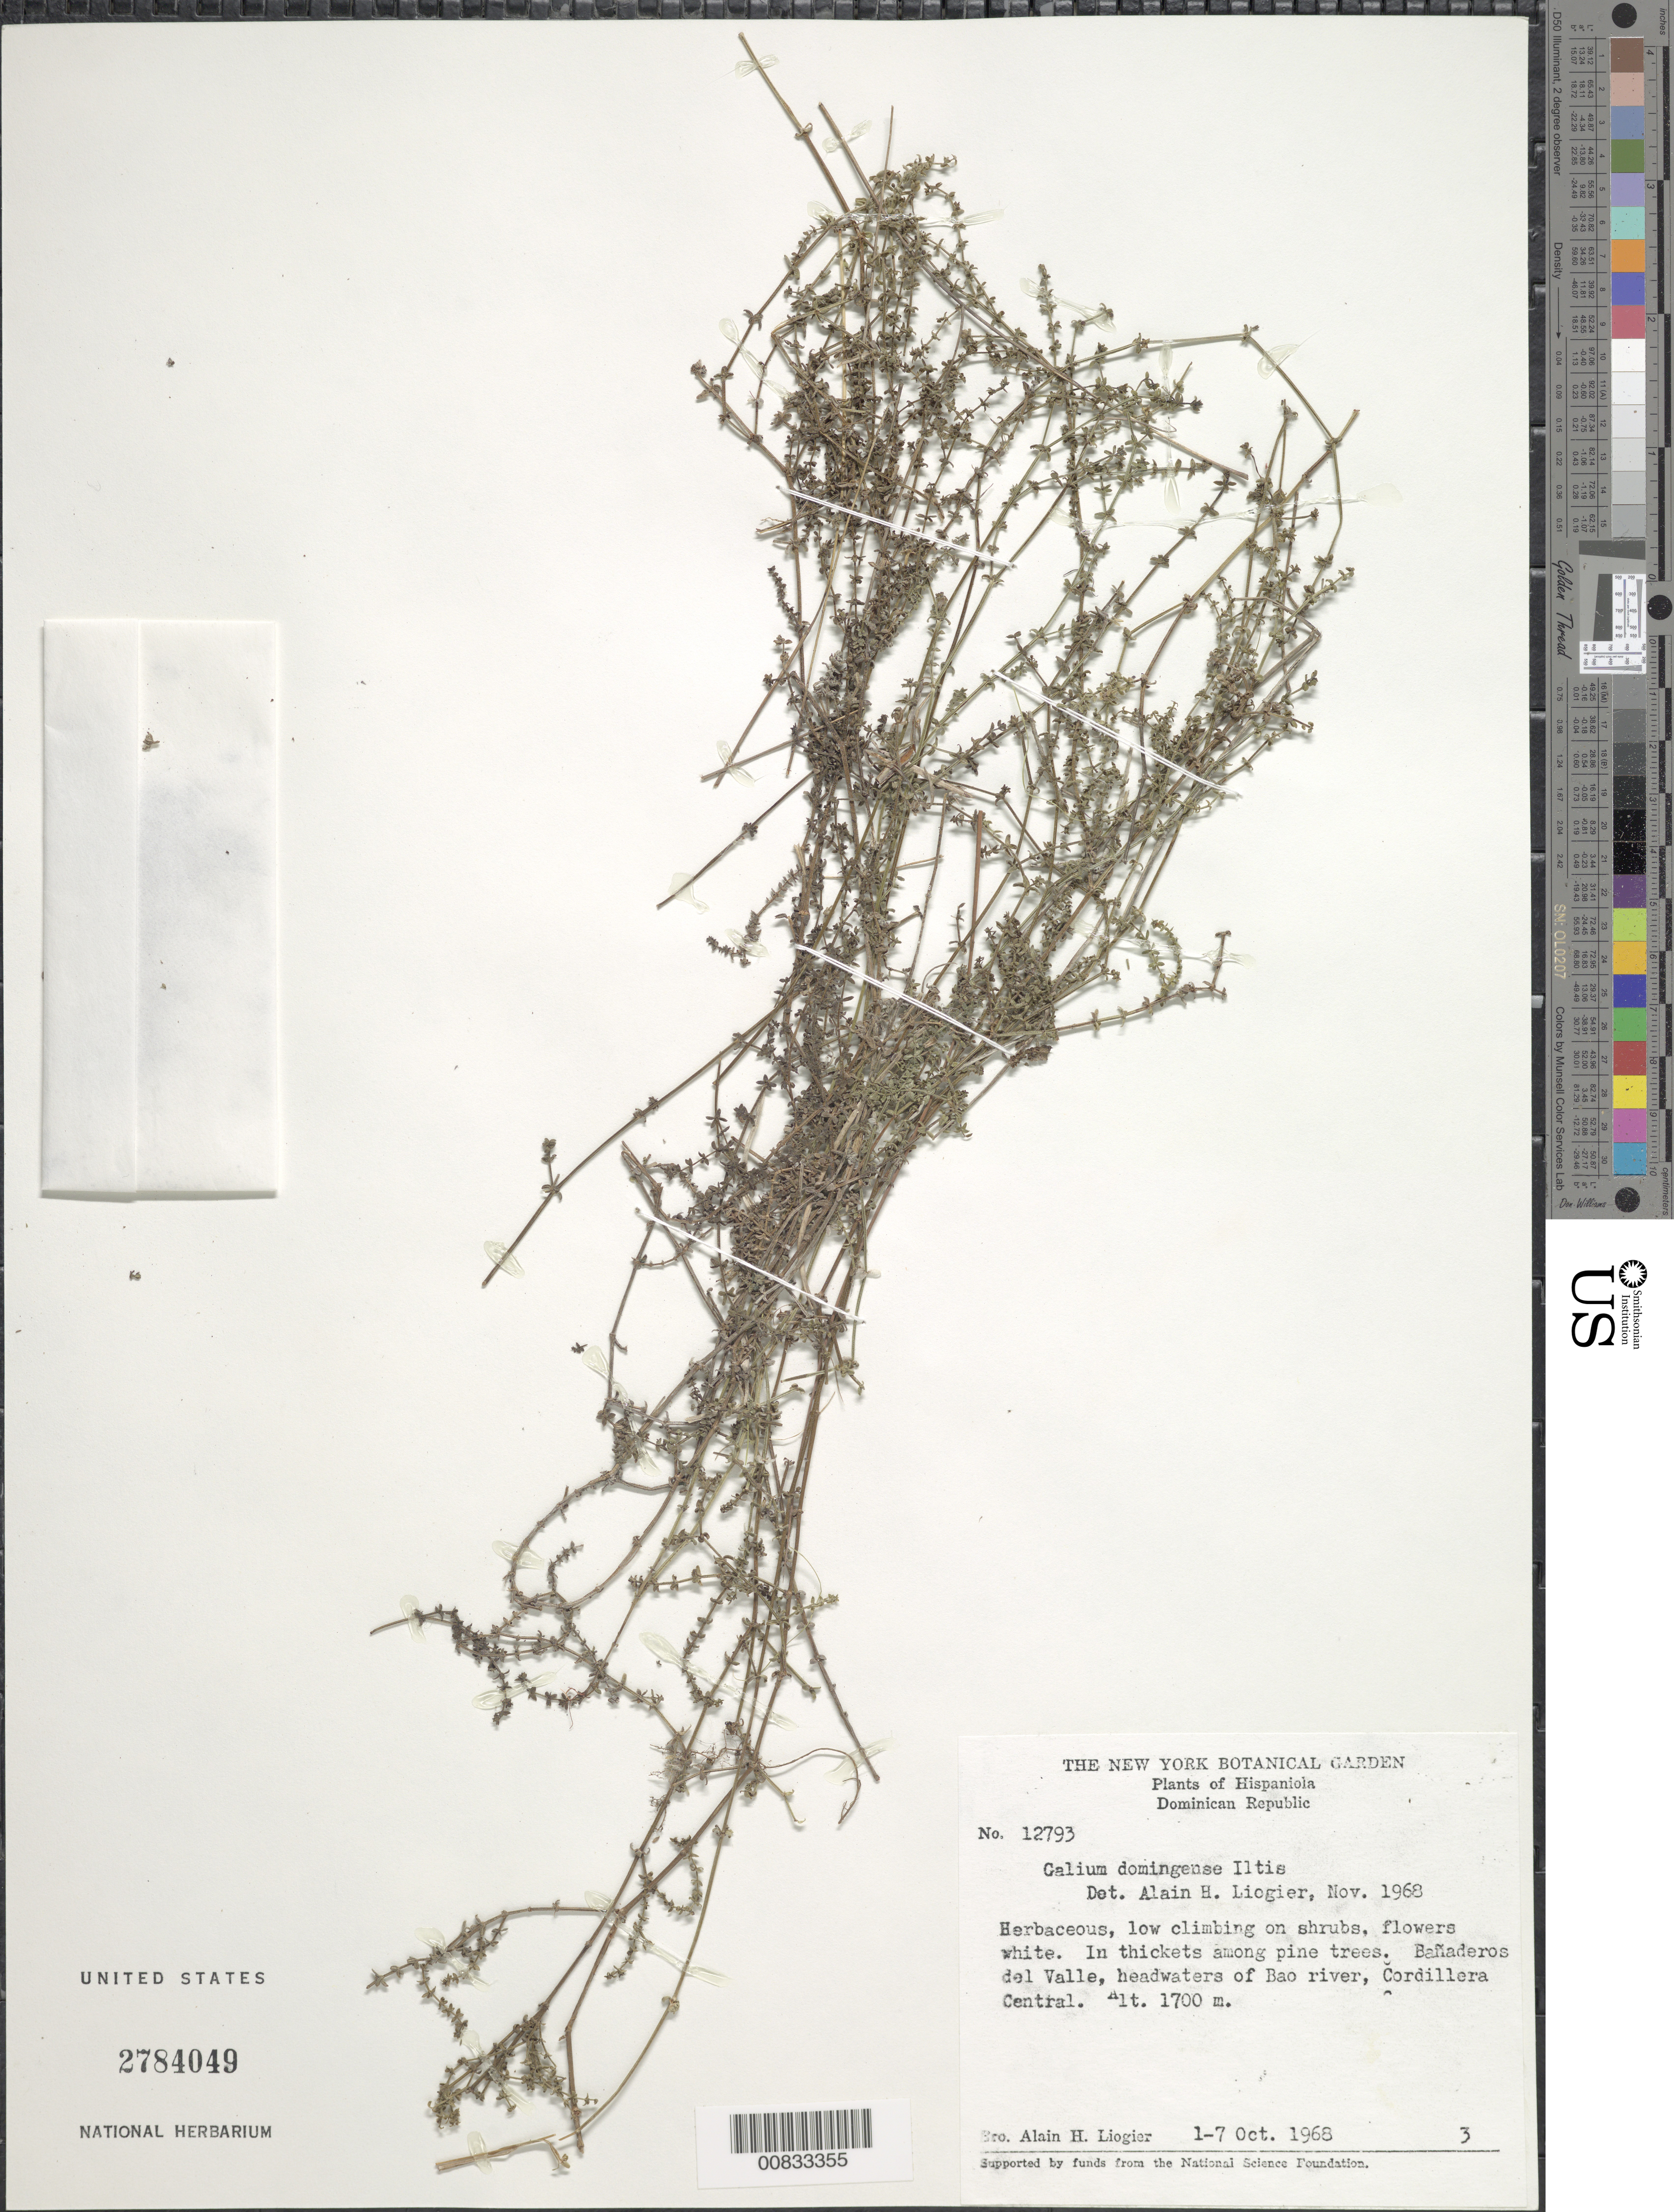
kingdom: Plantae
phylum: Tracheophyta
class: Magnoliopsida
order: Gentianales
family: Rubiaceae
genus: Galium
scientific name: Galium domingense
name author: Iltis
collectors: A. H. Liogier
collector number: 12793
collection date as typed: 01 Oct 1968 to 07 Oct 1968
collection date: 1968-10-01/1968-10-07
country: Dominican Republic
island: Hispaniola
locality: Bañaderos del Valle, headwaters of Bao River, Cordillera Central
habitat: On shrubs in thickets among pine trees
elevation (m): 1700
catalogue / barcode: US 2784049